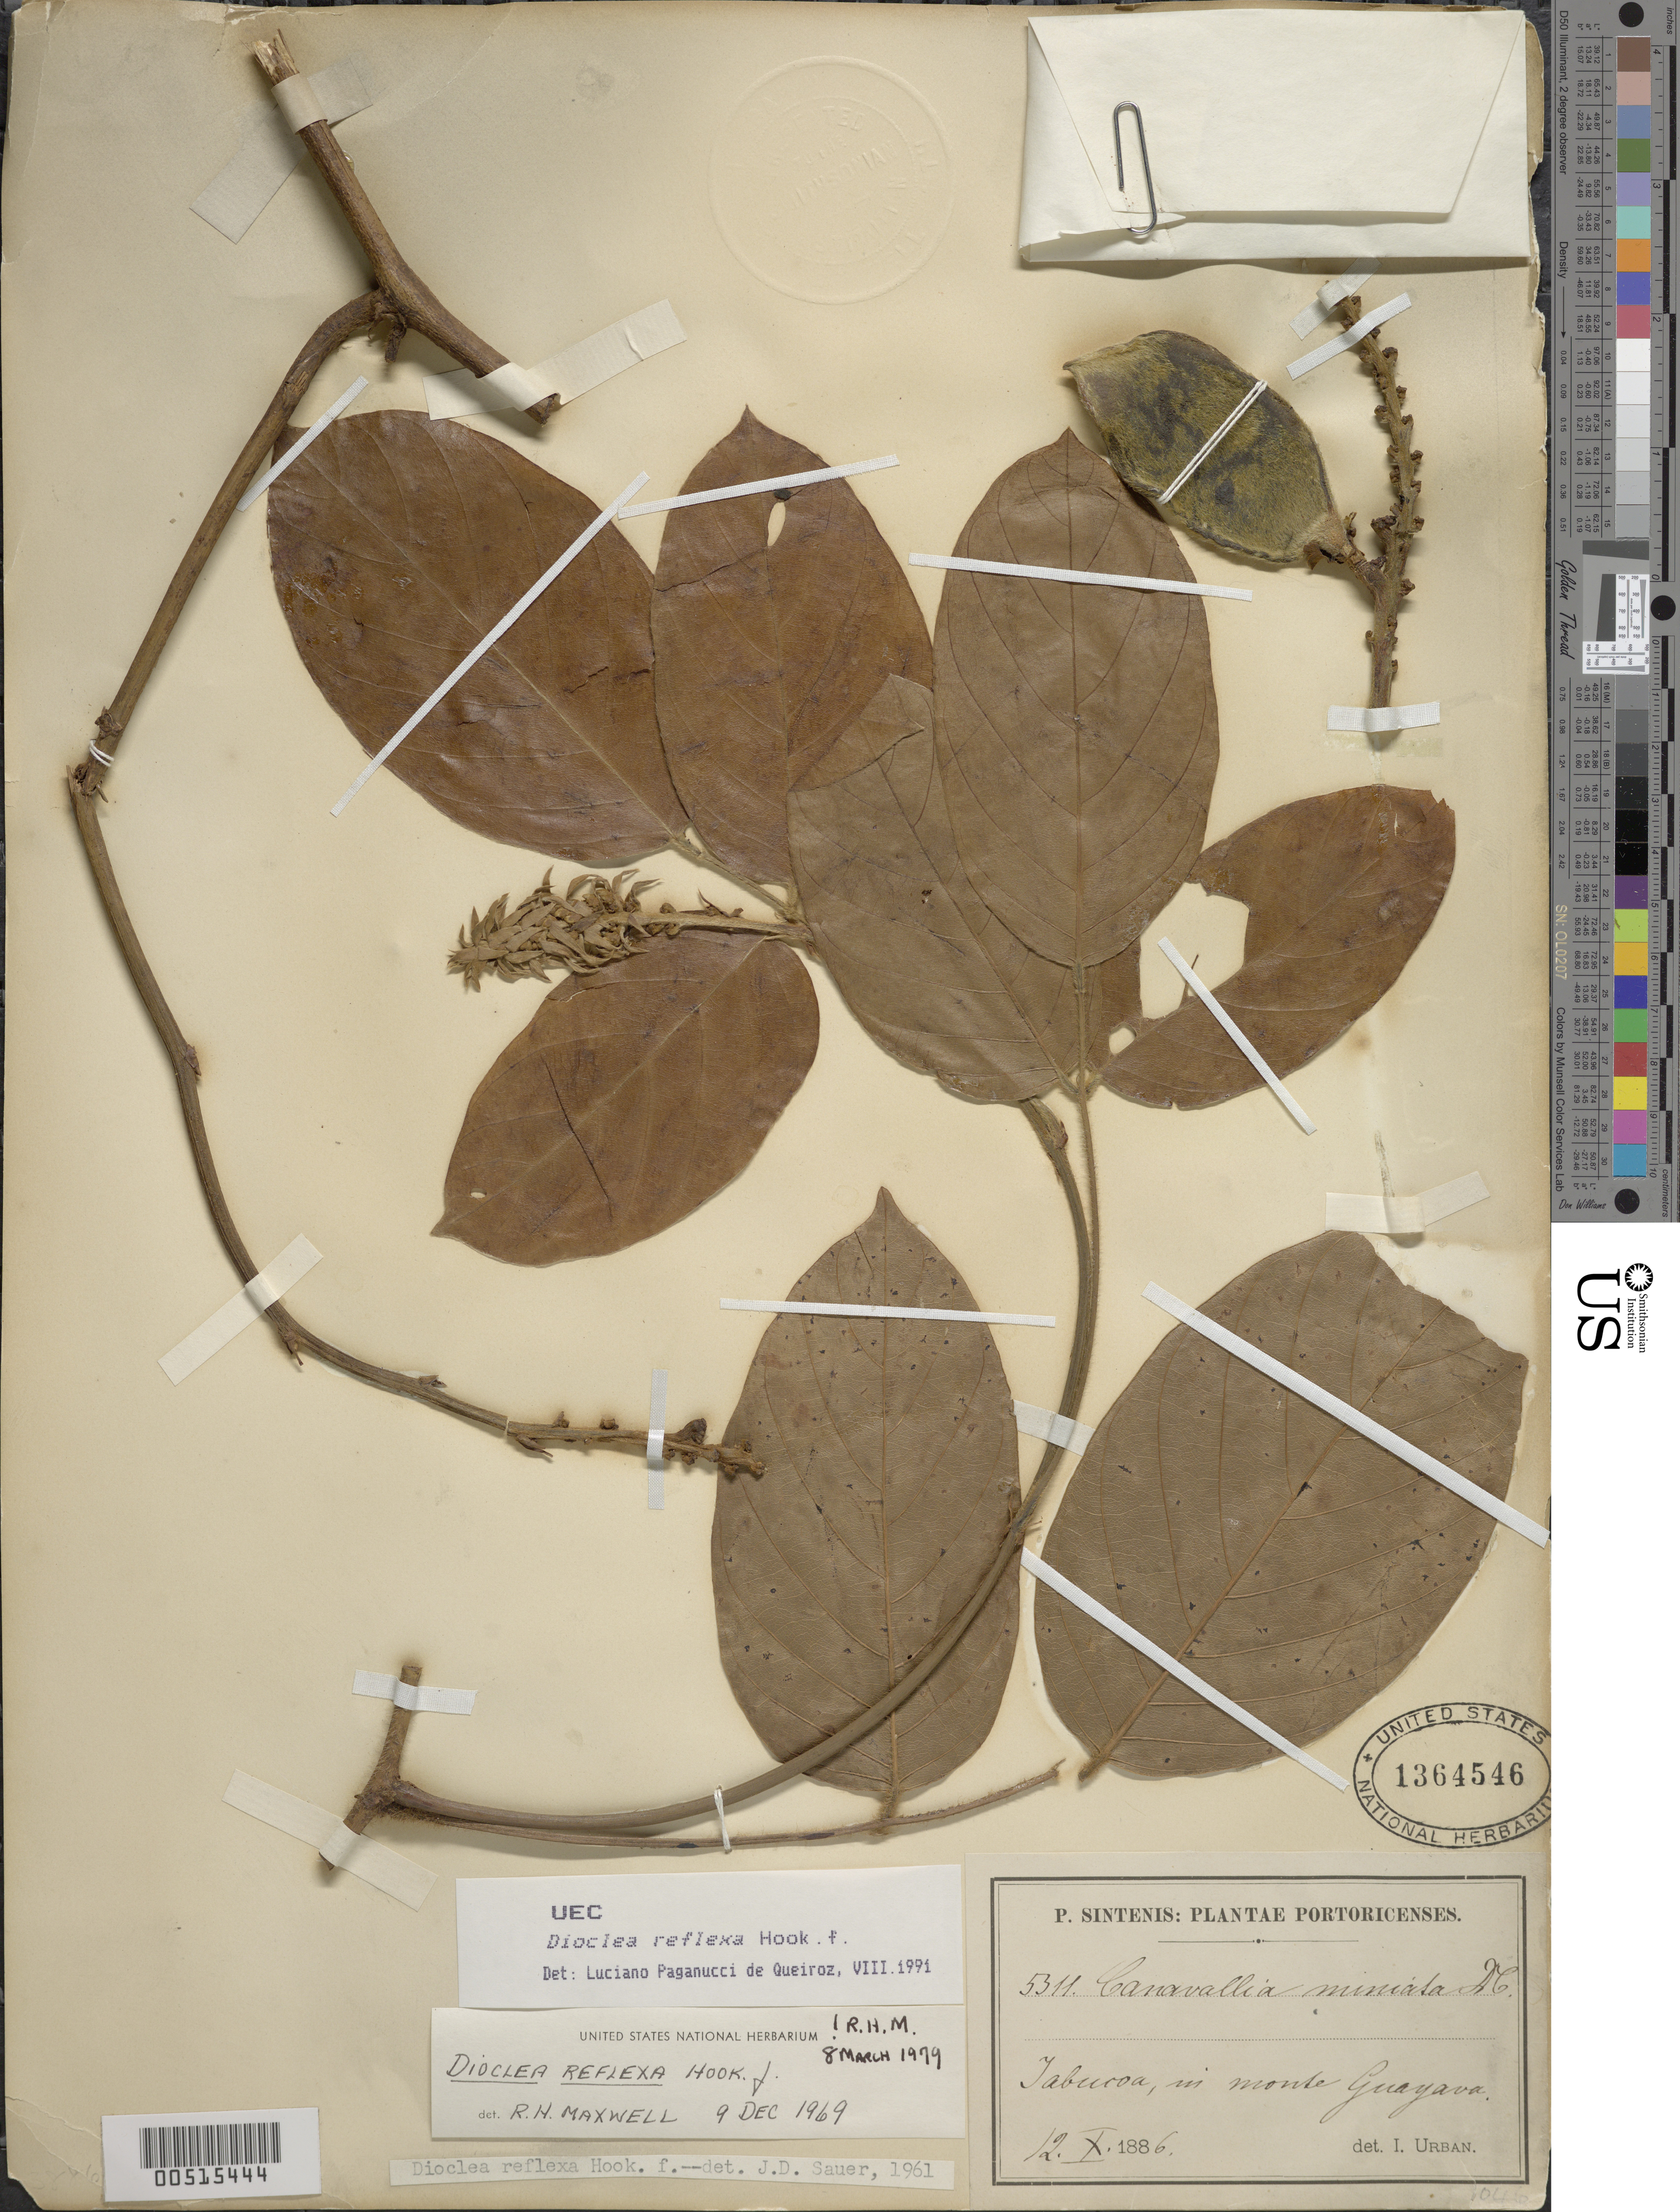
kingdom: Plantae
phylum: Tracheophyta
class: Magnoliopsida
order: Fabales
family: Fabaceae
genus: Macropsychanthus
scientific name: Macropsychanthus comosus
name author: (G. Mey.) L.P. Queiroz & Snak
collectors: P. Sintenis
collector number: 5311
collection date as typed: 12 Oct 1886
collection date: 1886-10-12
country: Puerto Rico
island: Greater Antilles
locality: Yabucoa, Monte Guayana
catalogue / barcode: US 1364546